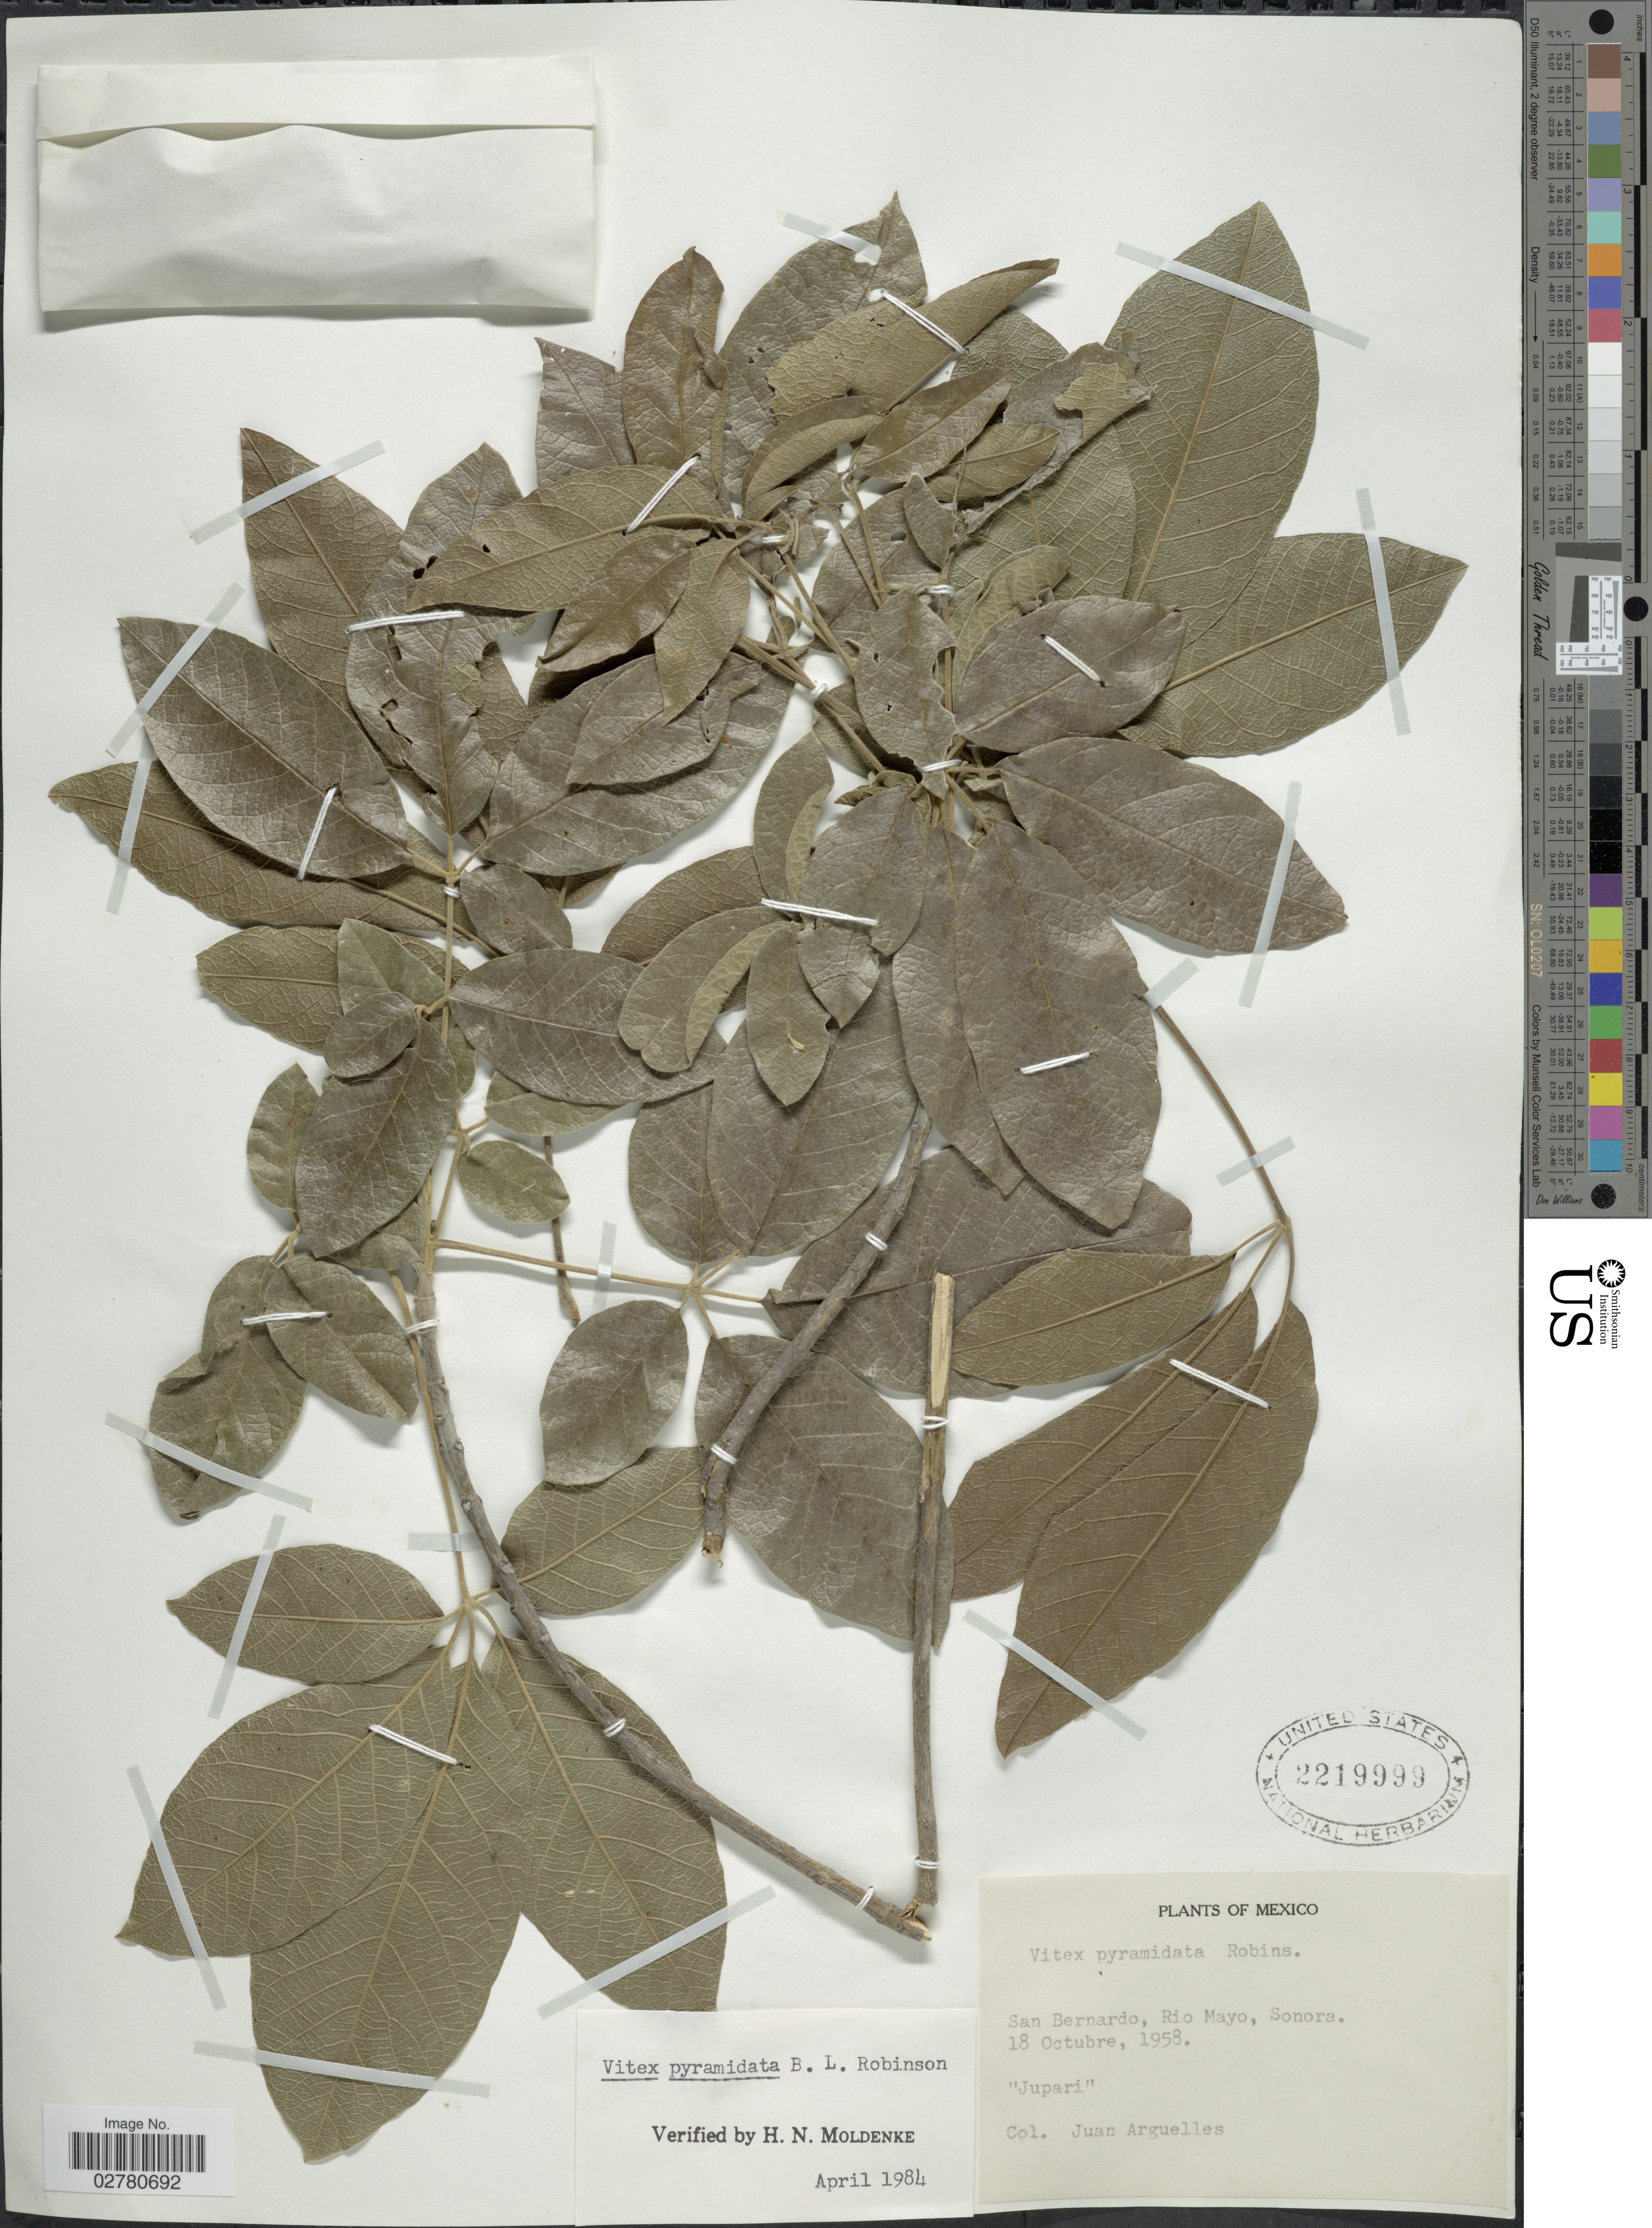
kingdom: Plantae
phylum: Tracheophyta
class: Magnoliopsida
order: Lamiales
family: Lamiaceae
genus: Vitex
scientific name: Vitex pyramidata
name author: B.L. Rob.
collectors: J. Arguelles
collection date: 1958-10-18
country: Mexico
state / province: Sonora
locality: San Bernardo, Rio Mayo.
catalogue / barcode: US 2219999